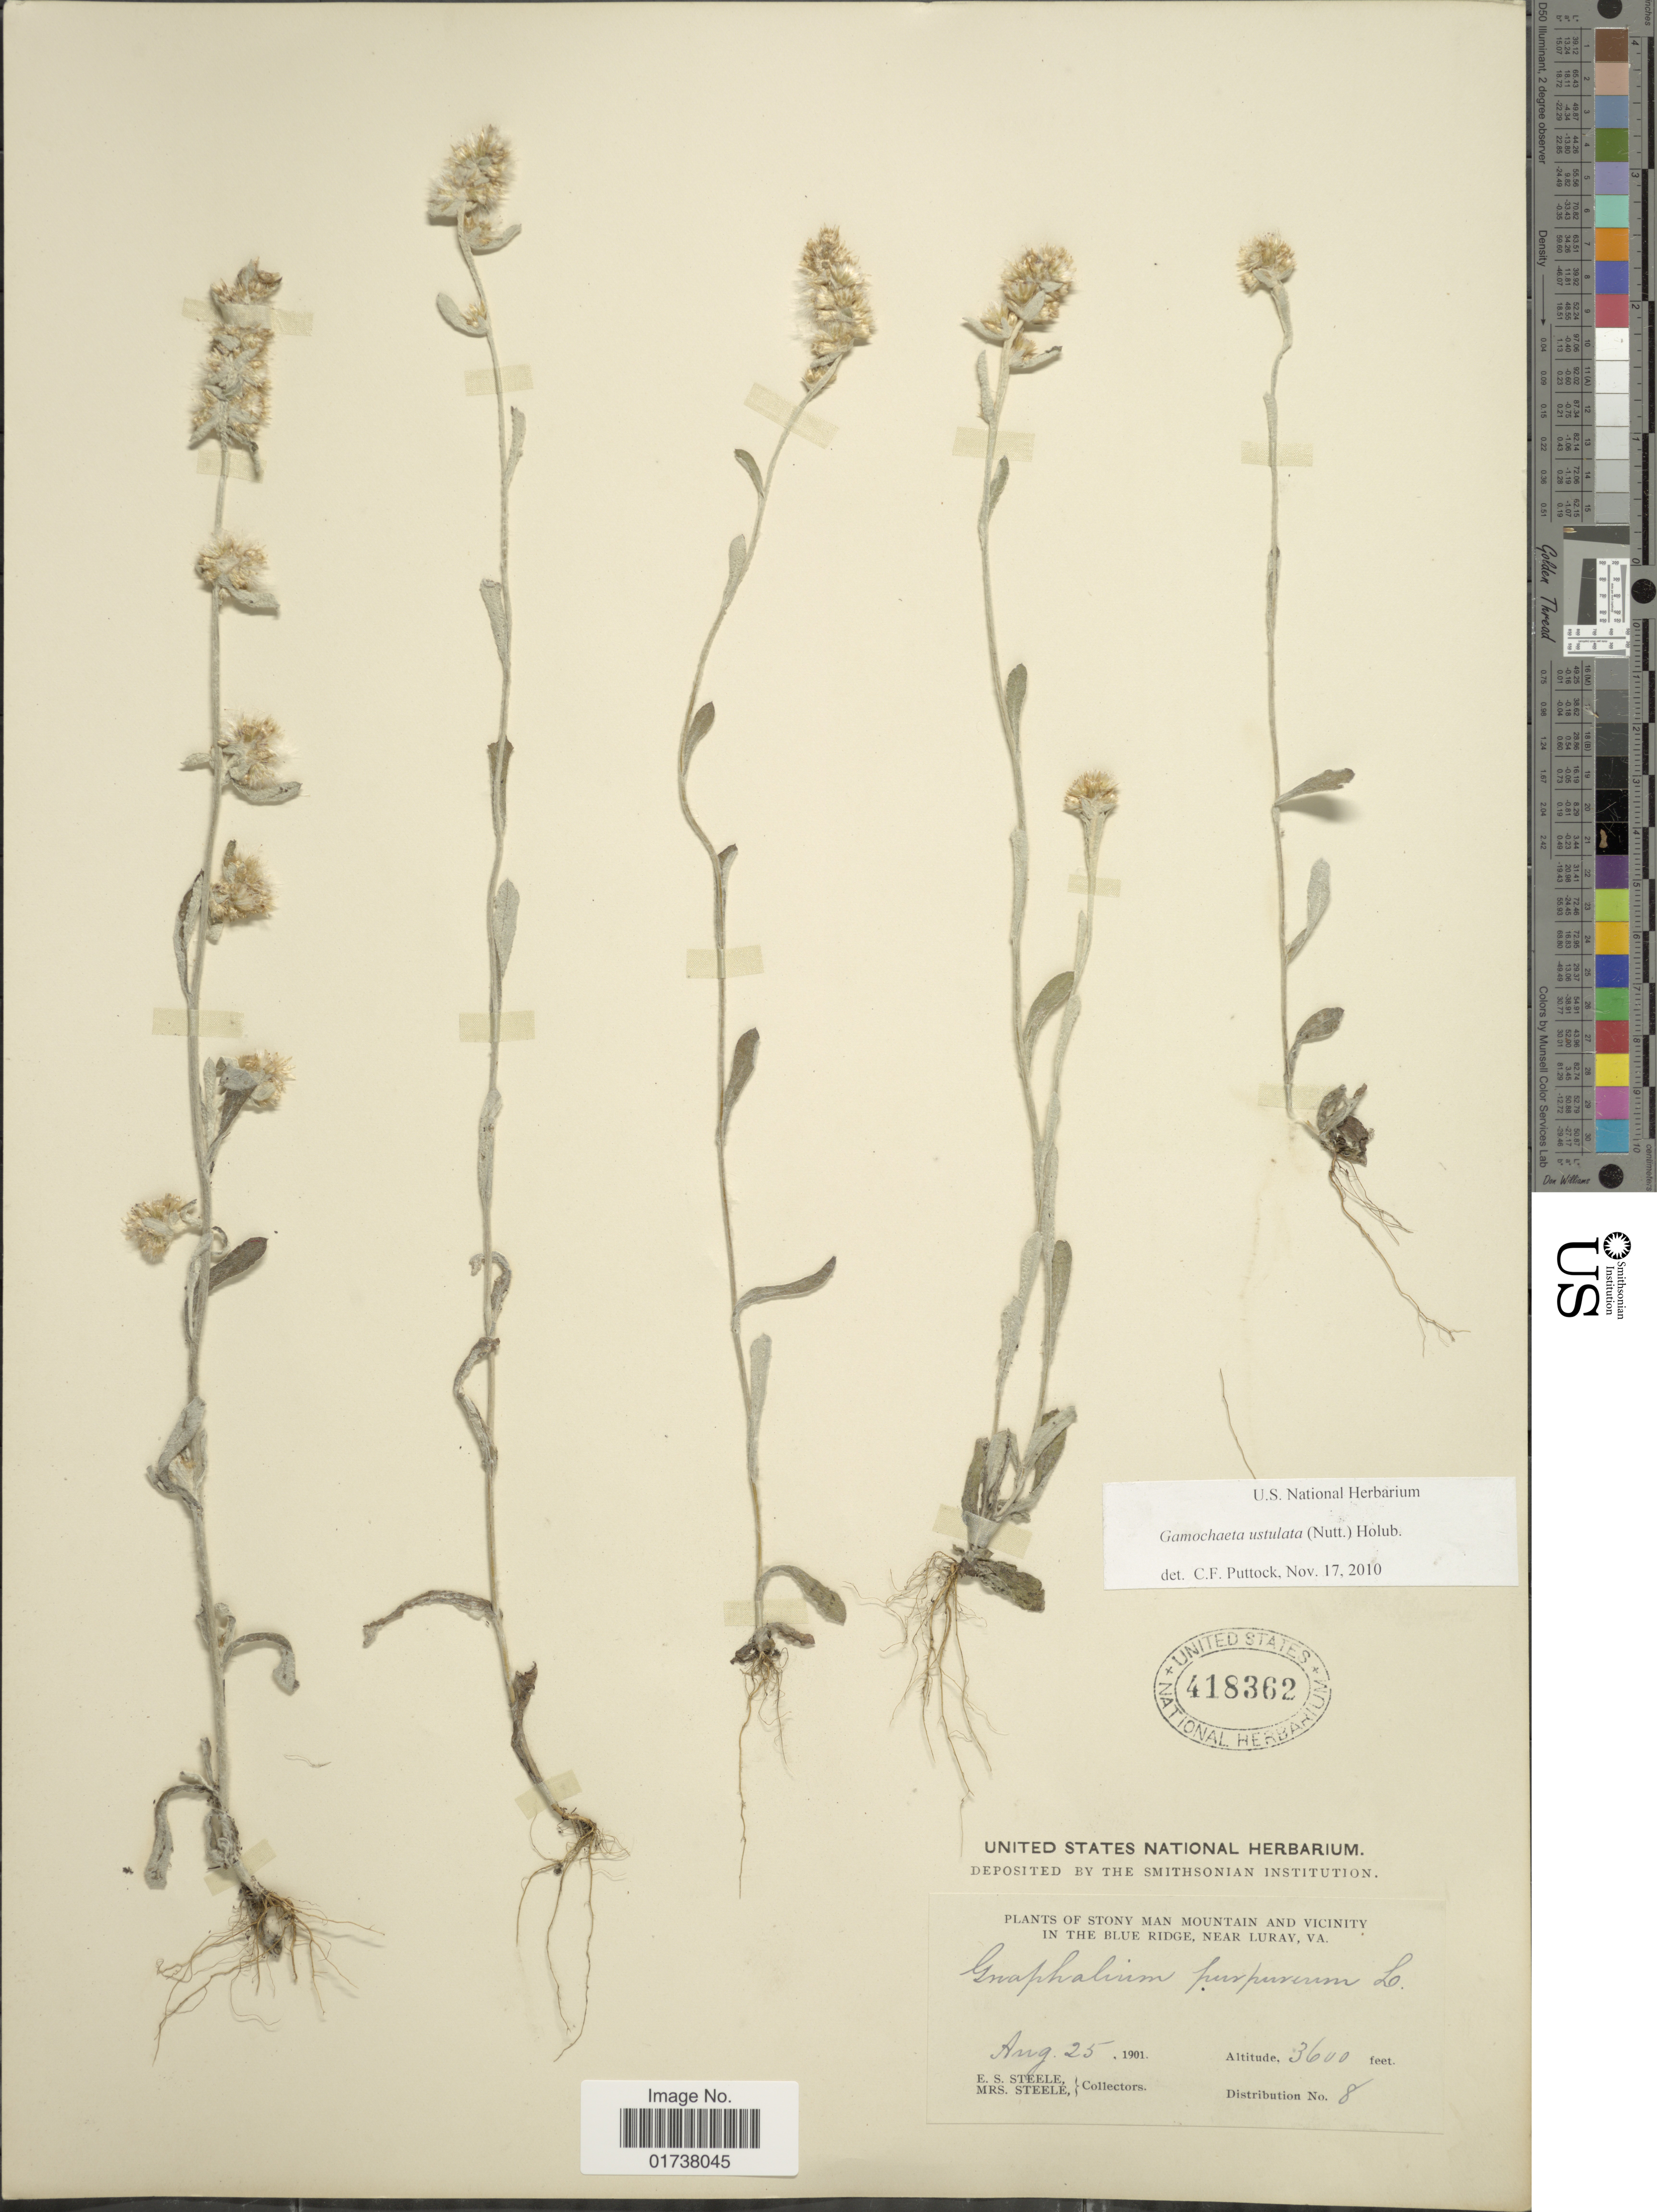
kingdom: Plantae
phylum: Tracheophyta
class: Magnoliopsida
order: Asterales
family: Asteraceae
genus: Gamochaeta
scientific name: Gamochaeta ustulata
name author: (Nutt.) Holub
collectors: E. Steele & Mrs. E. S. Steele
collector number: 8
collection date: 1901-08-25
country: United States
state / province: Virginia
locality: Stony Man Mountain and Vicinity in the Blue Ridge, Near Luray, Va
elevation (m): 1097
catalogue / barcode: US 418362